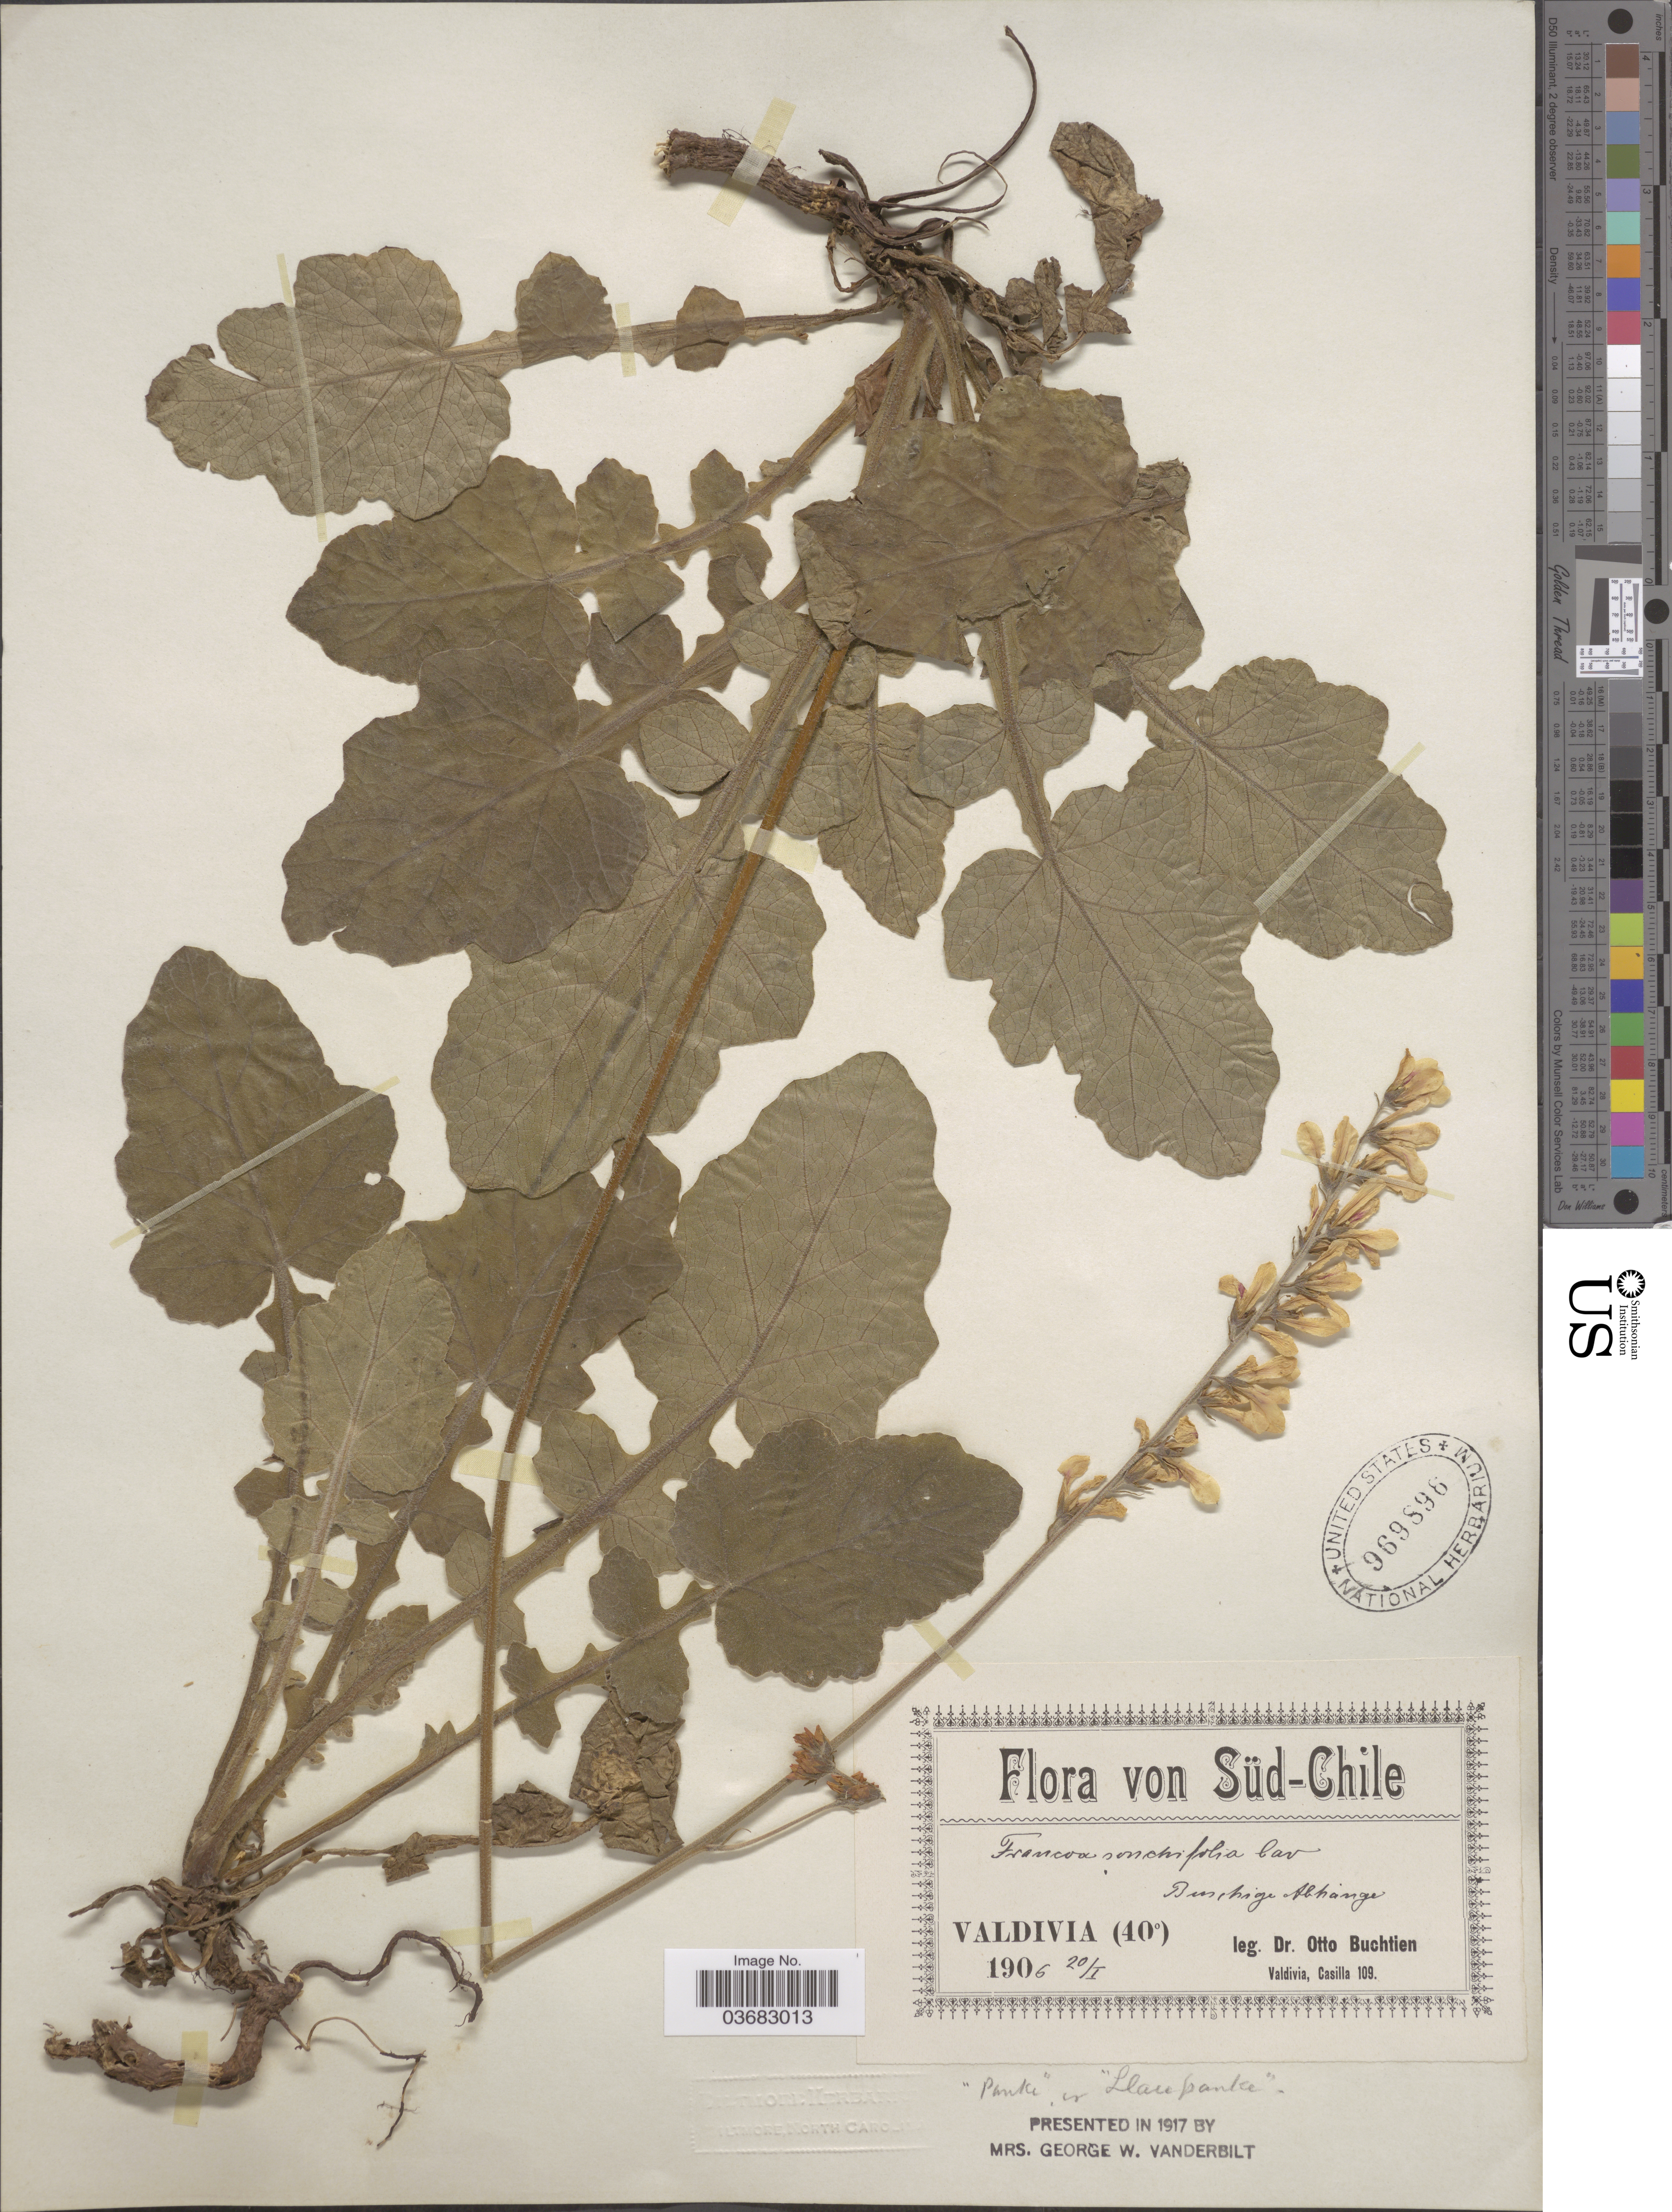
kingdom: Plantae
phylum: Tracheophyta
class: Magnoliopsida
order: Geraniales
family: Francoaceae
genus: Francoa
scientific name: Francoa sonchifolia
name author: Cav.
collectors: O. Buchtien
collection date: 1906-01-20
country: Chile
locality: Süd-Chile. Valdivia (40°).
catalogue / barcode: US 969898